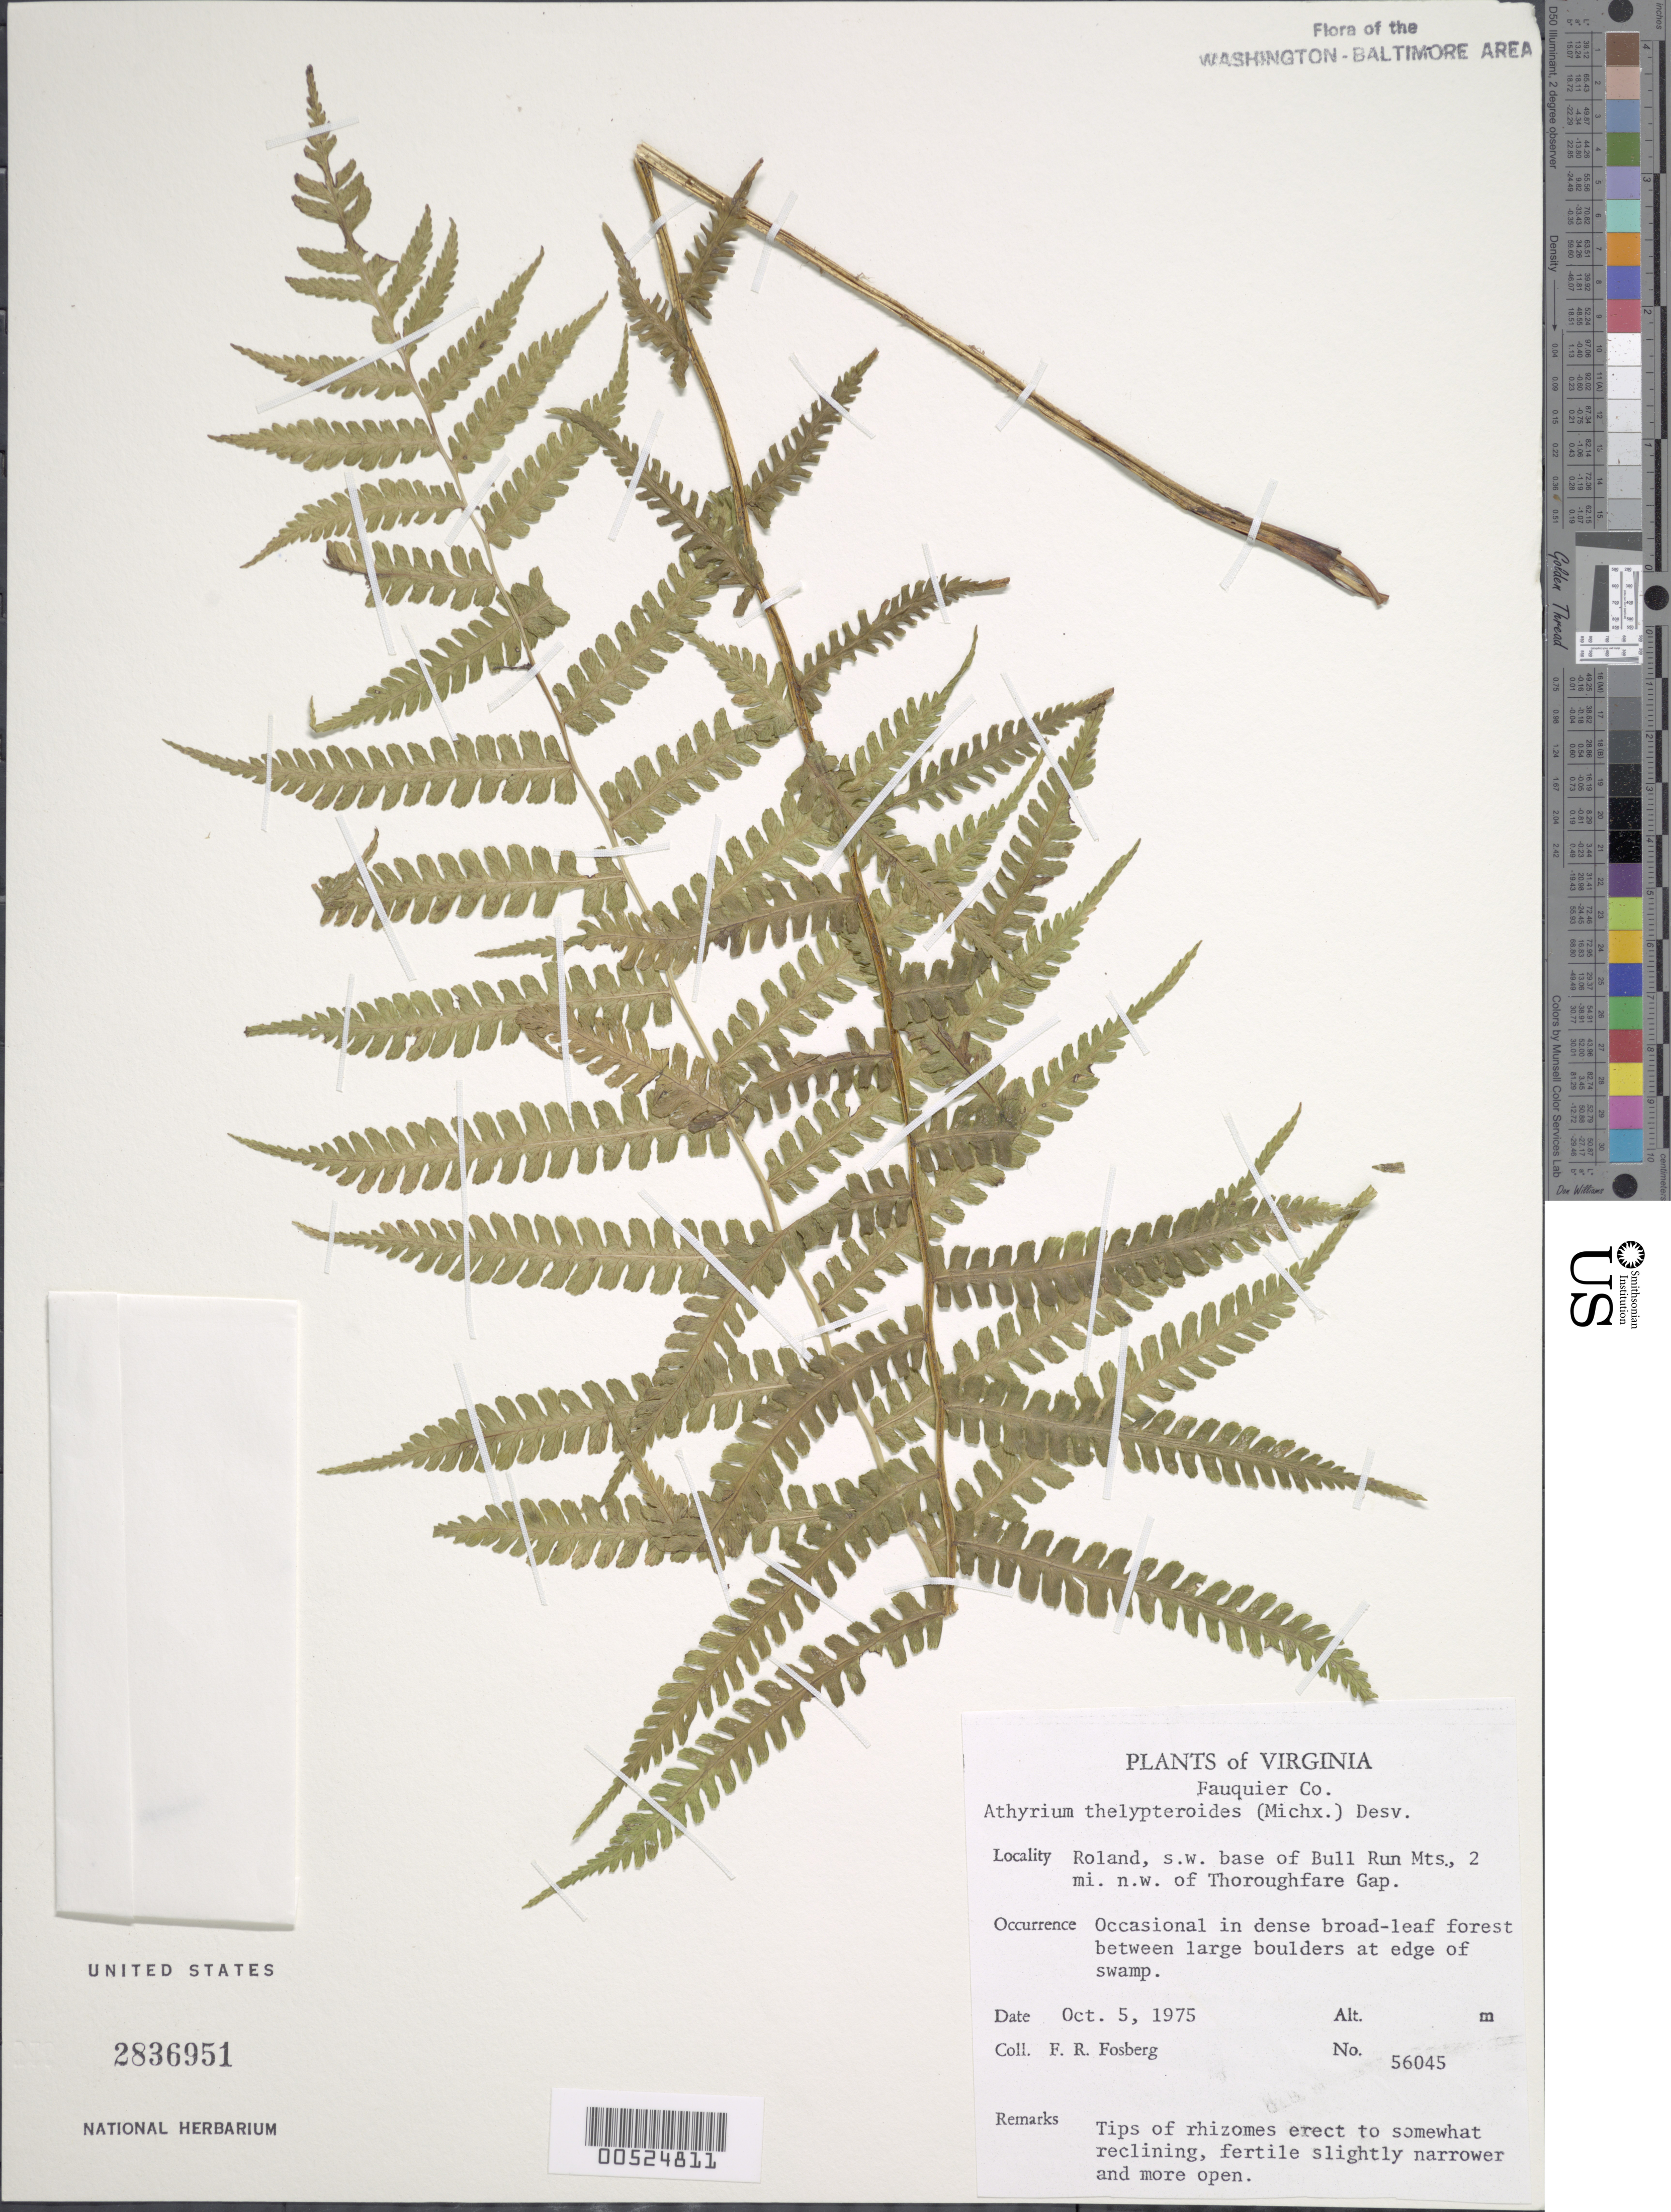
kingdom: Plantae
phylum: Tracheophyta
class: Polypodiopsida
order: Polypodiales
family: Athyriaceae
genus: Deparia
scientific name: Deparia acrostichoides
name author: (Sw.) M. Kato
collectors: F. R. Fosberg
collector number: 56045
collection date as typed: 05 Oct 1975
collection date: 1975-10-05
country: United States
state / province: Virginia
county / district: Fauquier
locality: Roland, SW base of Bull Run Mts., 2 mi. NW of Thoroughfare Gap Bull Run Mts.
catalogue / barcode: US 2836951